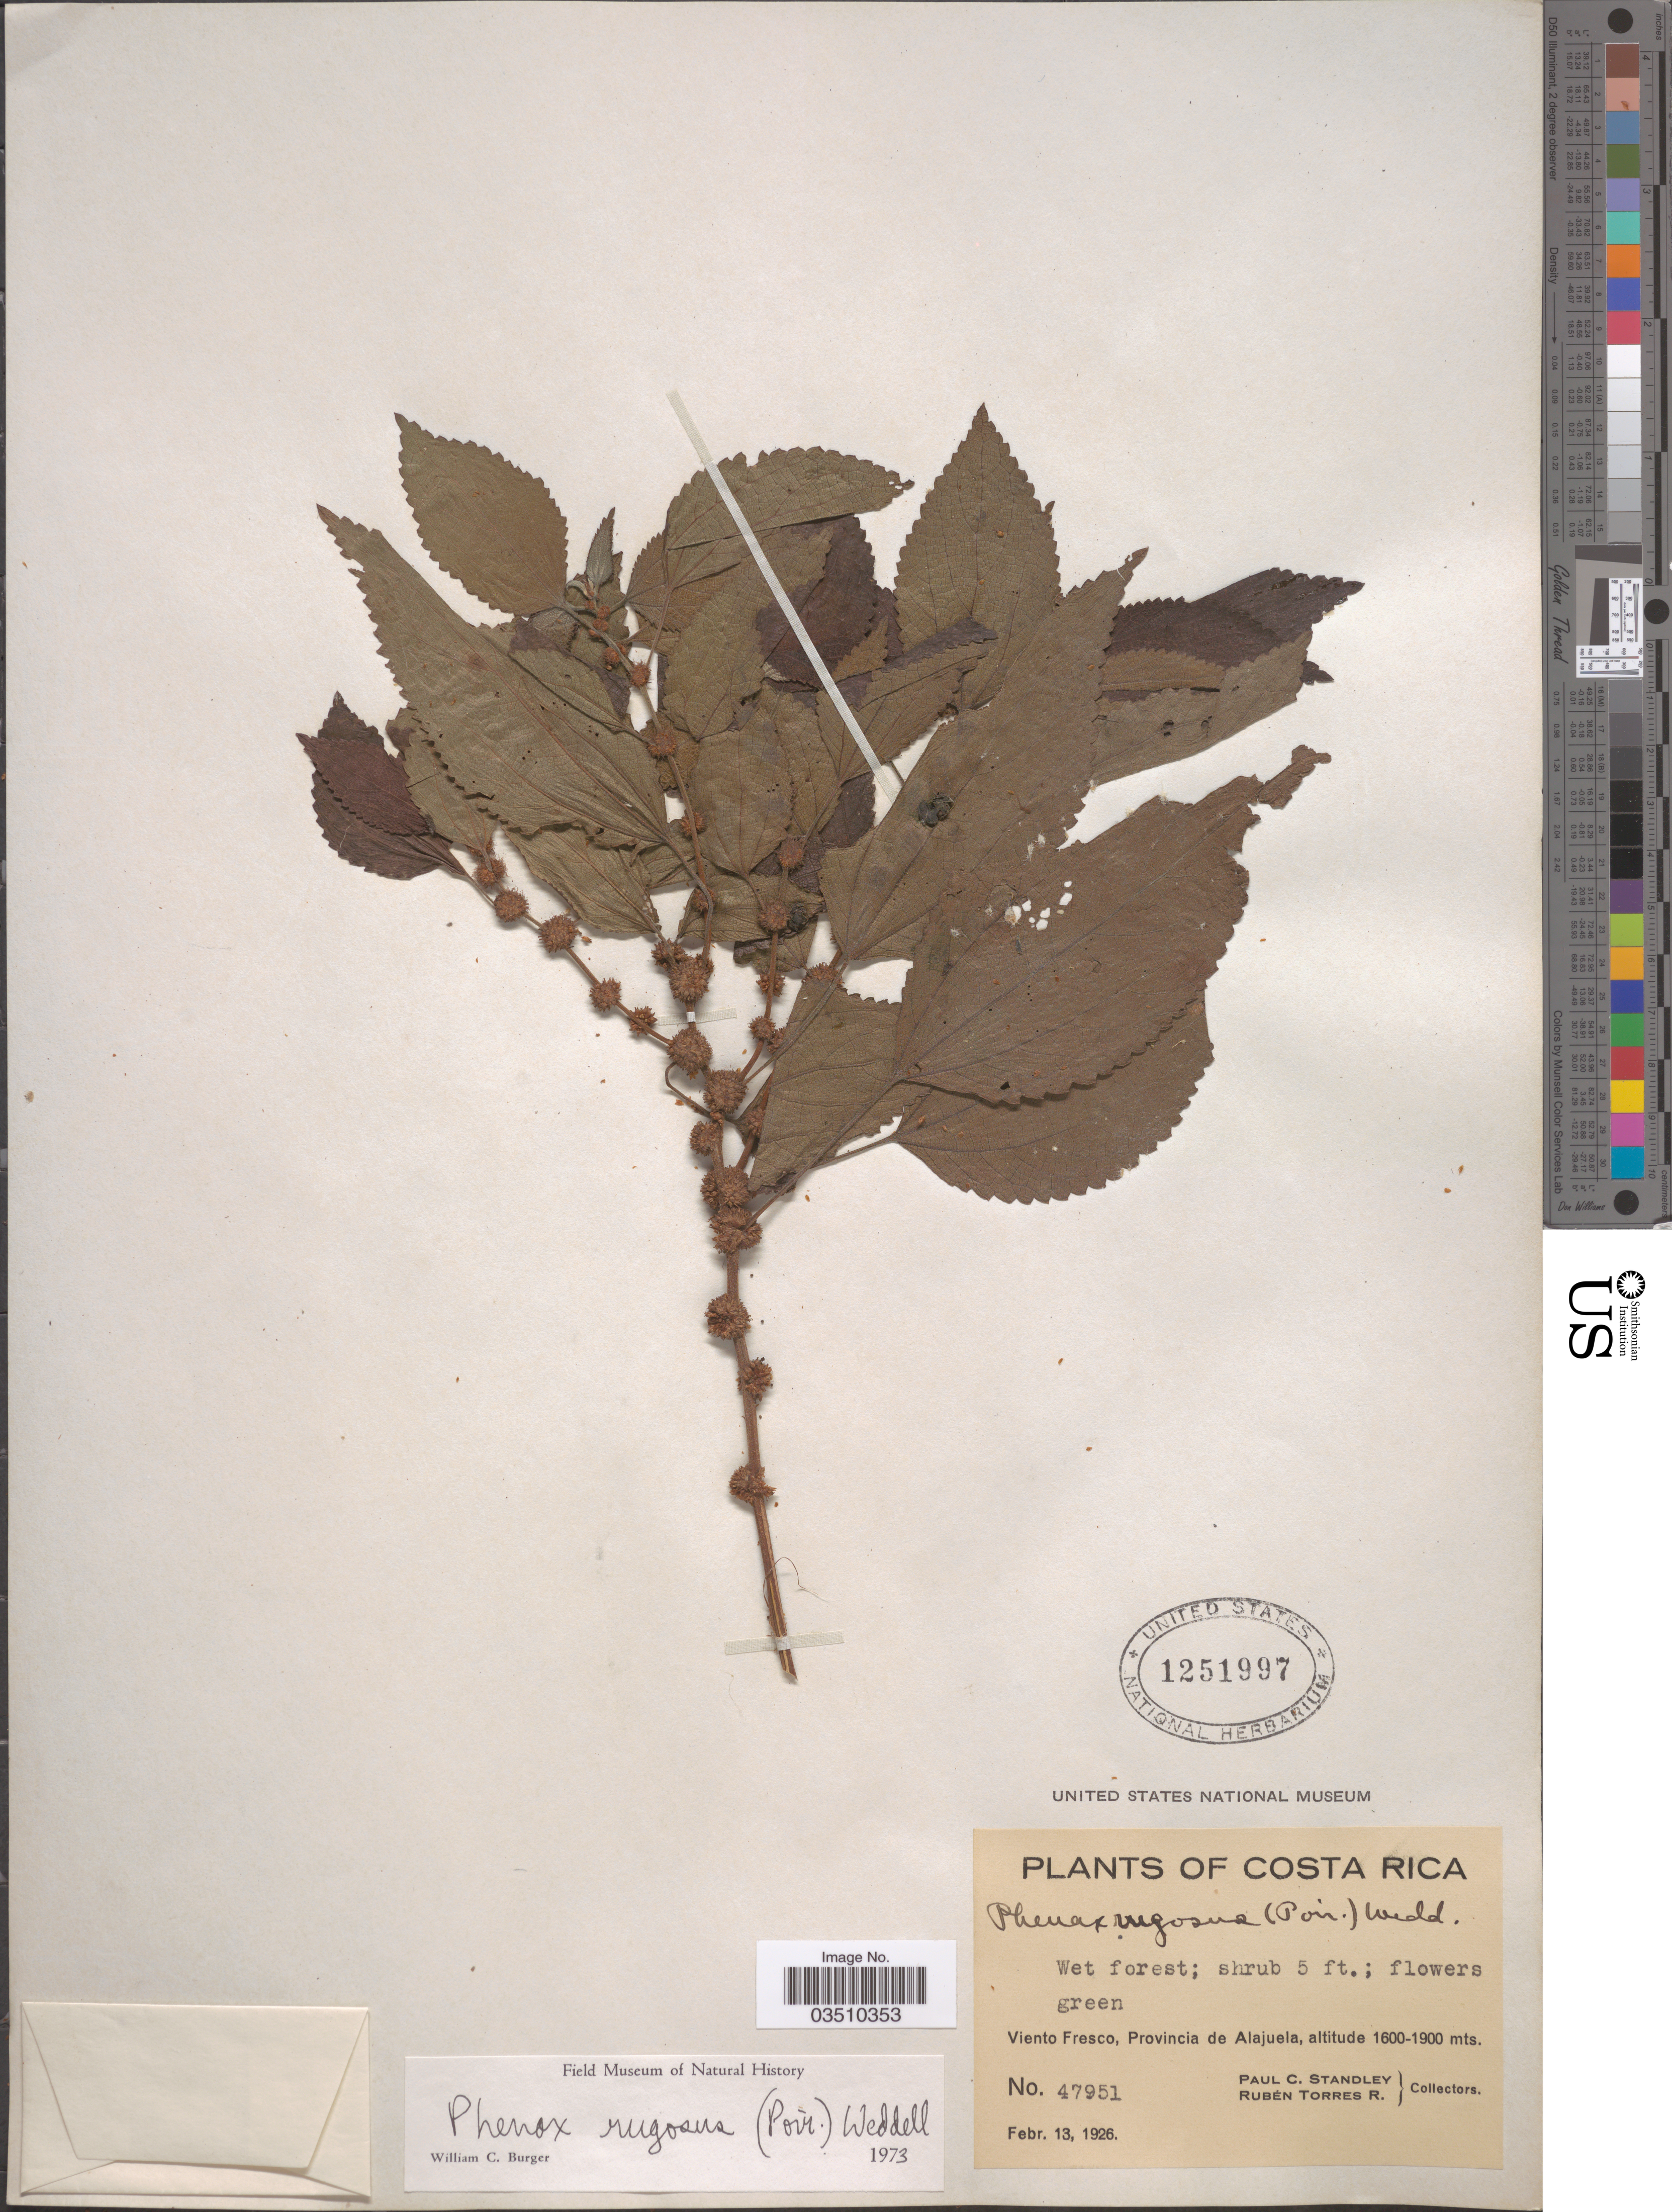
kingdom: Plantae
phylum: Tracheophyta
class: Magnoliopsida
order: Rosales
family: Urticaceae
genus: Phenax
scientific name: Phenax rugosus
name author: (Poir.) Wedd.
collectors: P. C. Standley & R. Torres Rojas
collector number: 47951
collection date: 1926-02-13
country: Costa Rica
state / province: Alajuela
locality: Viento Fresco.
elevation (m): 1600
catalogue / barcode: US 1251997